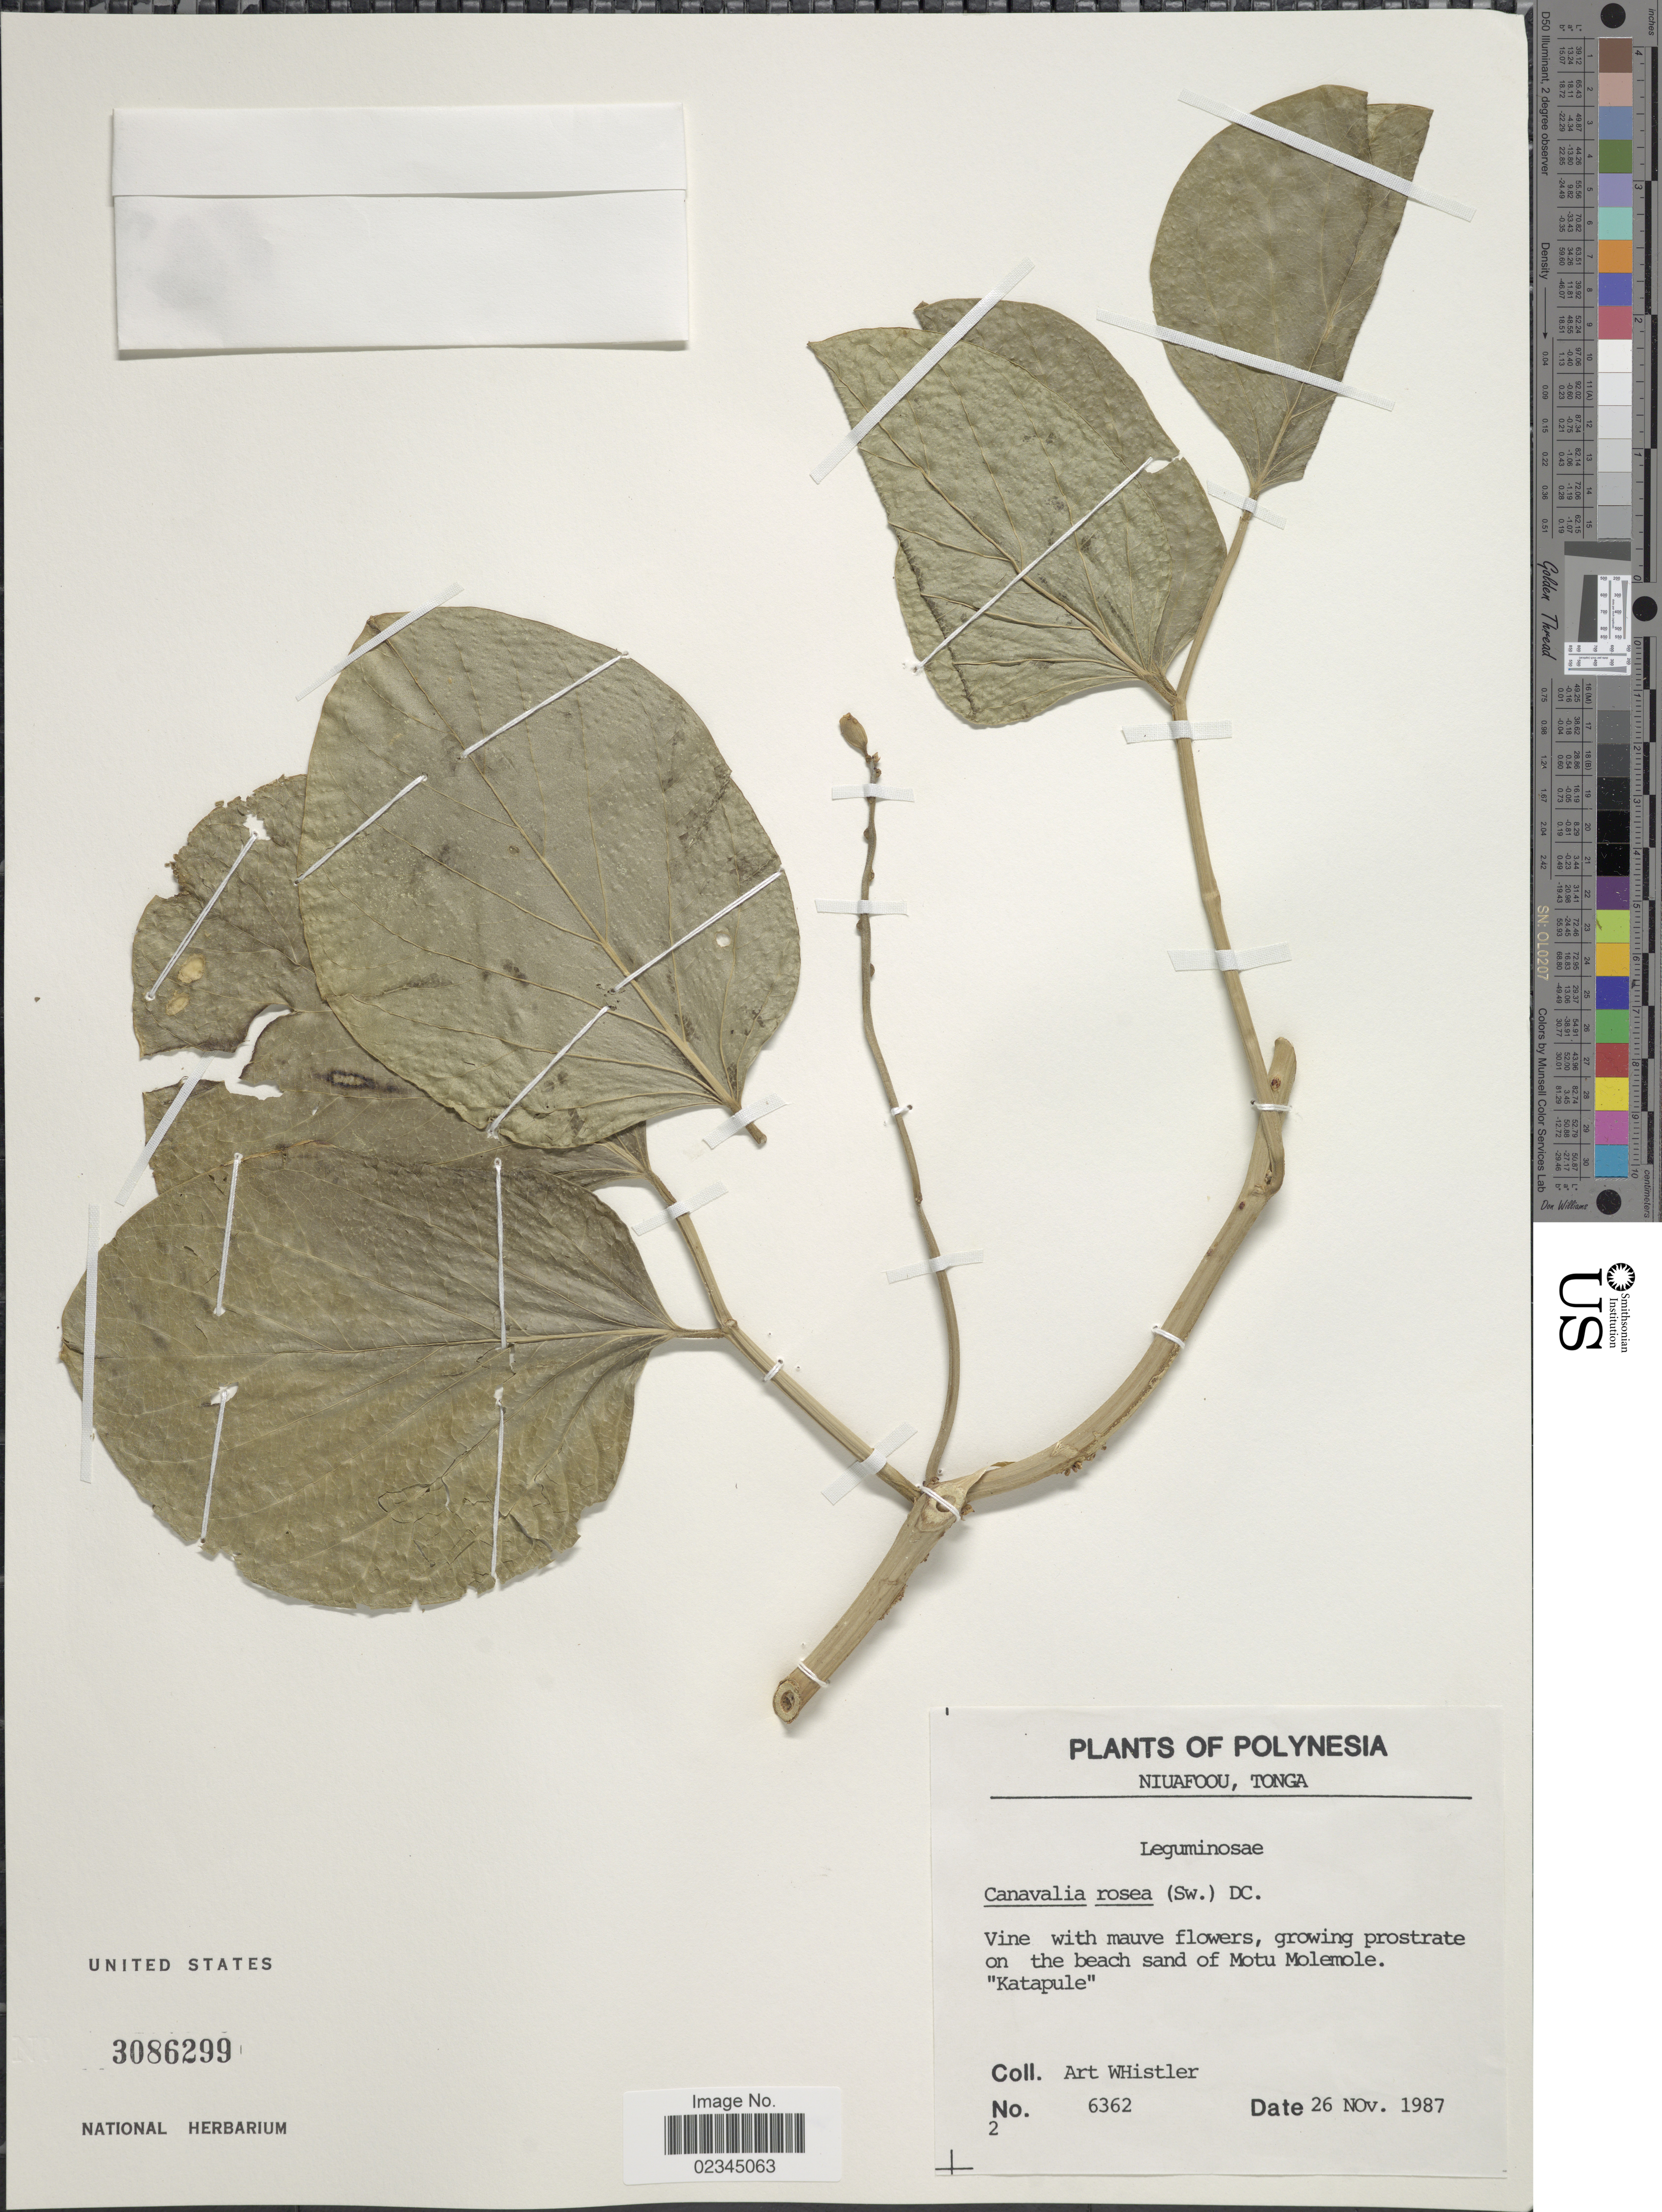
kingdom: Plantae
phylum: Tracheophyta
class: Magnoliopsida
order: Fabales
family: Fabaceae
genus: Canavalia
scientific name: Canavalia rosea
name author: (Sw.) DC.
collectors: A. Whistler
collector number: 6362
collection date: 1987-11-26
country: Tonga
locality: Polynesia, Niuafoou, Tonga. On the beach sand of Motu Meolemole "Katapule"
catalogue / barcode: US 3086299